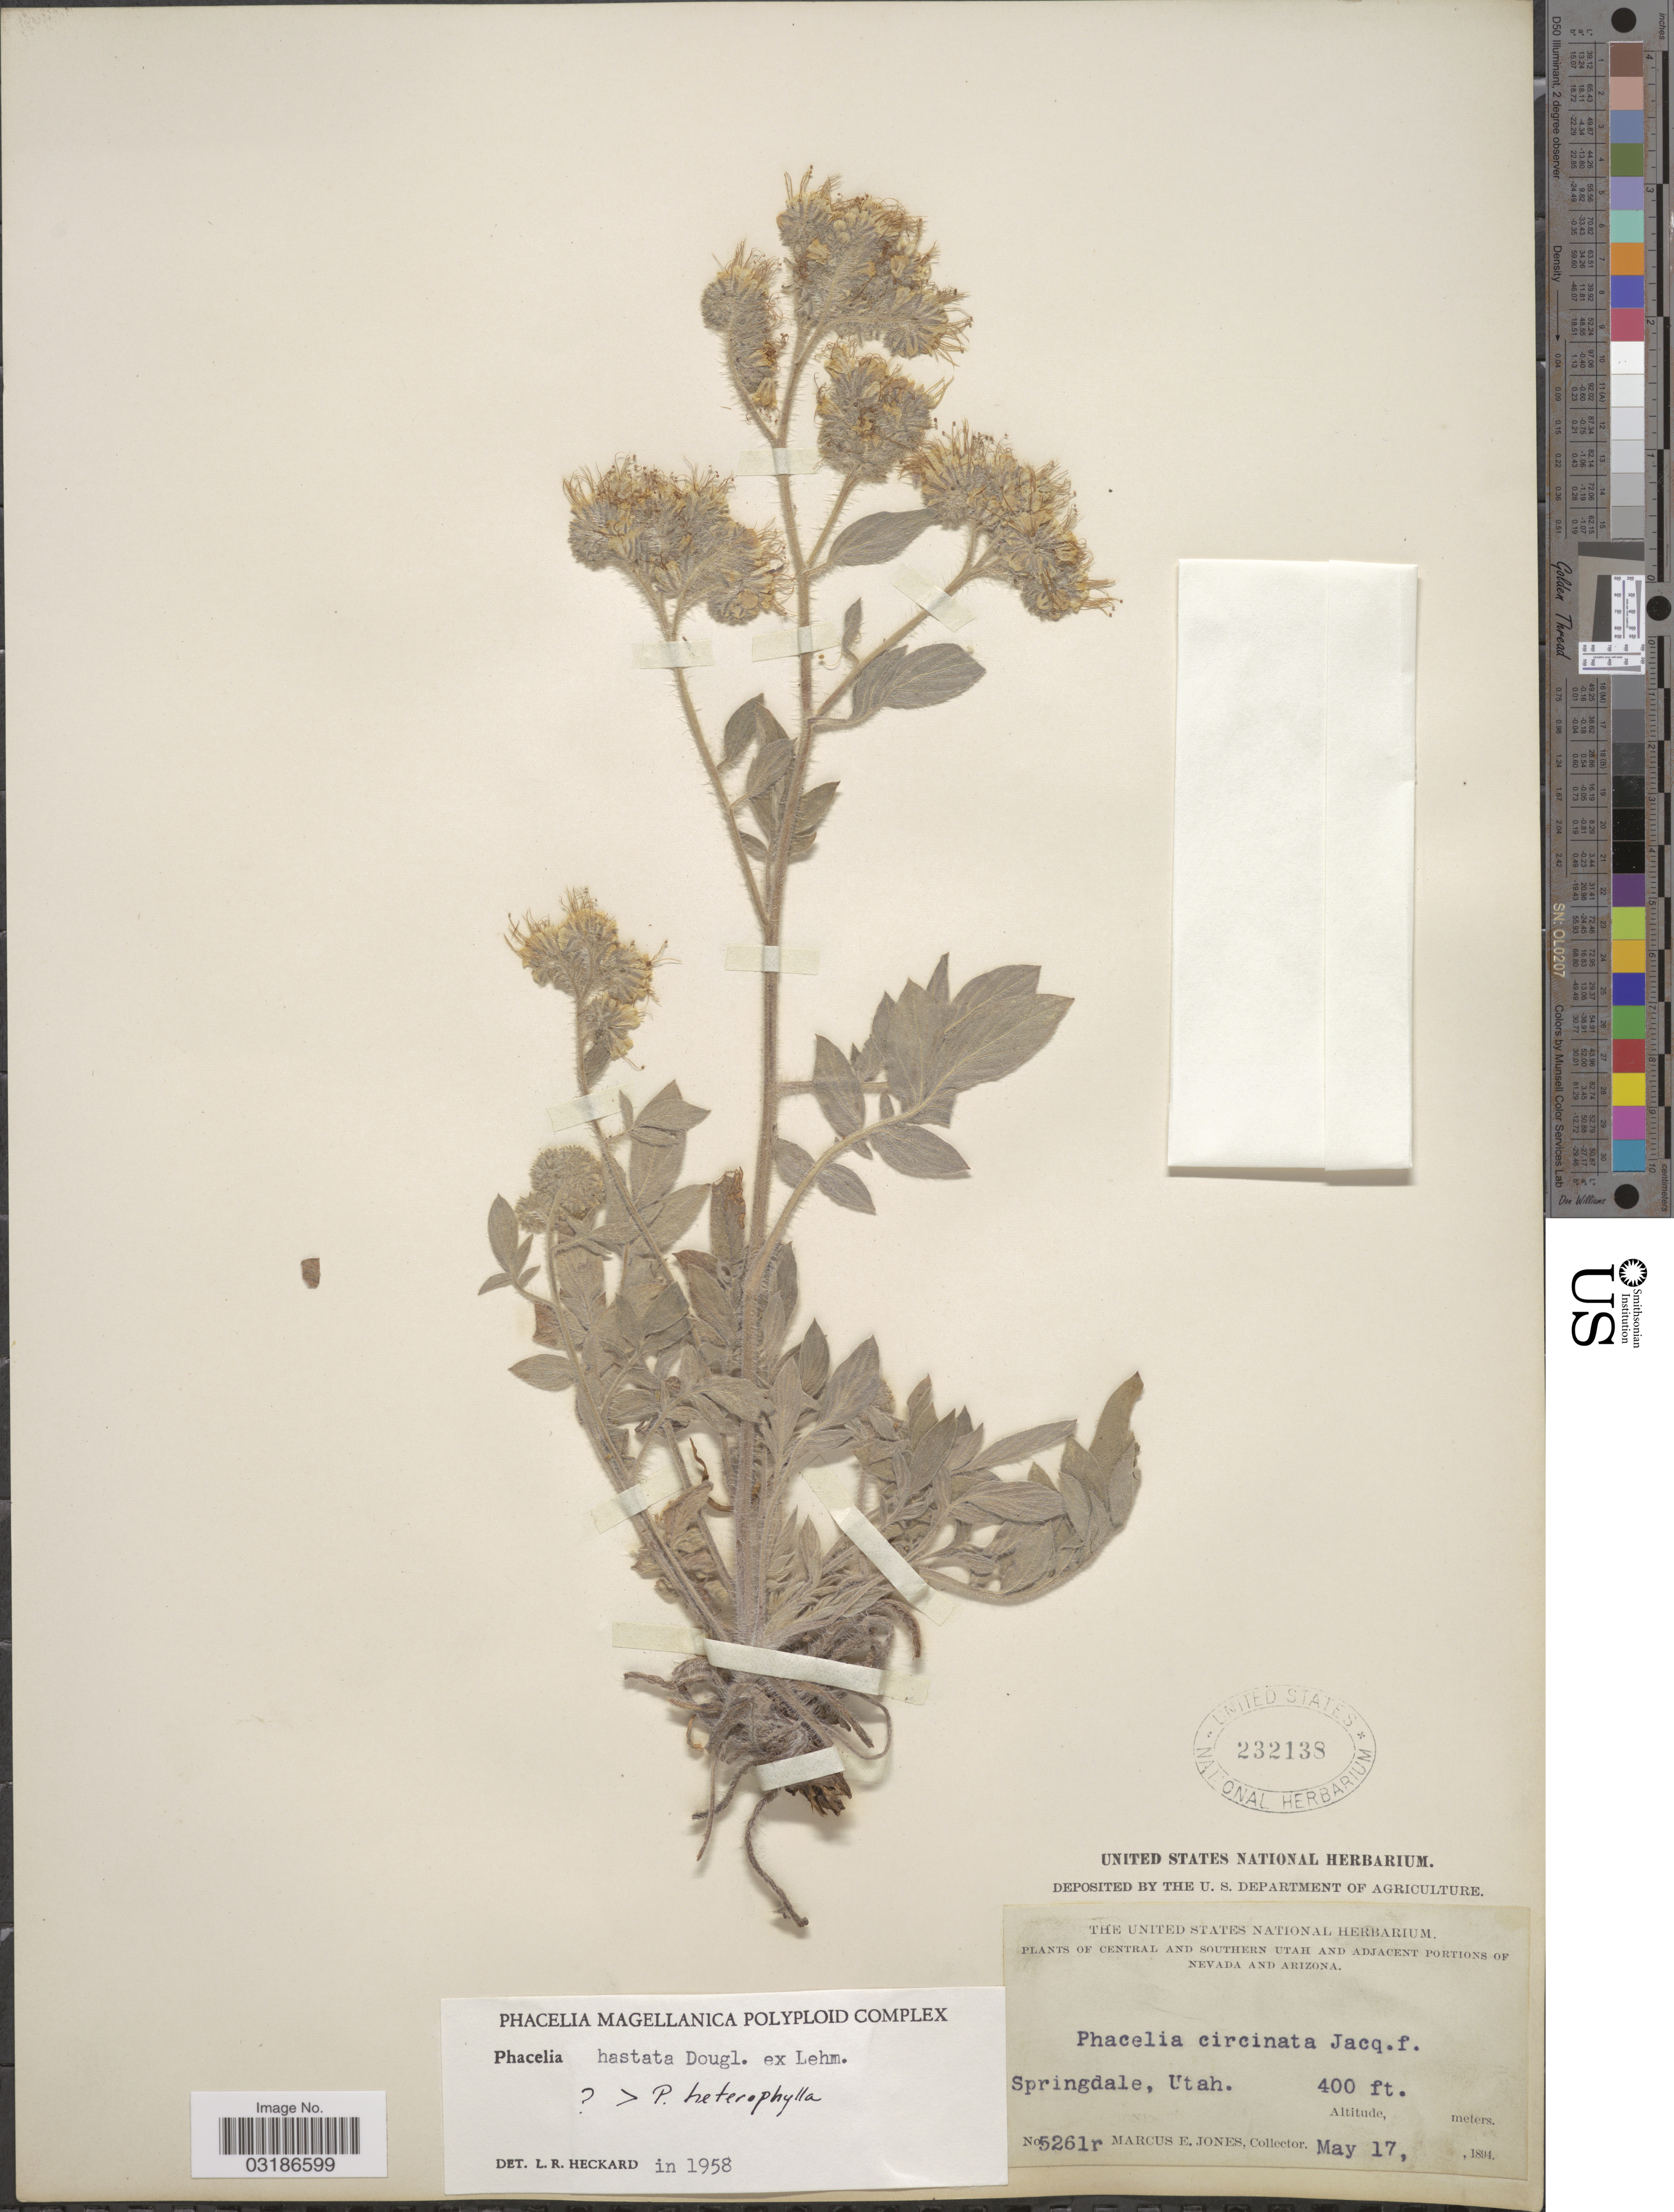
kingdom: Plantae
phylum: Tracheophyta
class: Magnoliopsida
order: Boraginales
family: Hydrophyllaceae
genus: Phacelia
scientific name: Phacelia hastata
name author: Douglas ex Lehm.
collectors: M. E. Jones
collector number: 5261r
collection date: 1894-05-17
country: United States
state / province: Utah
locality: Central and Southern Utah, Springdale, Utah.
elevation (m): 122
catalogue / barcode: US 232138